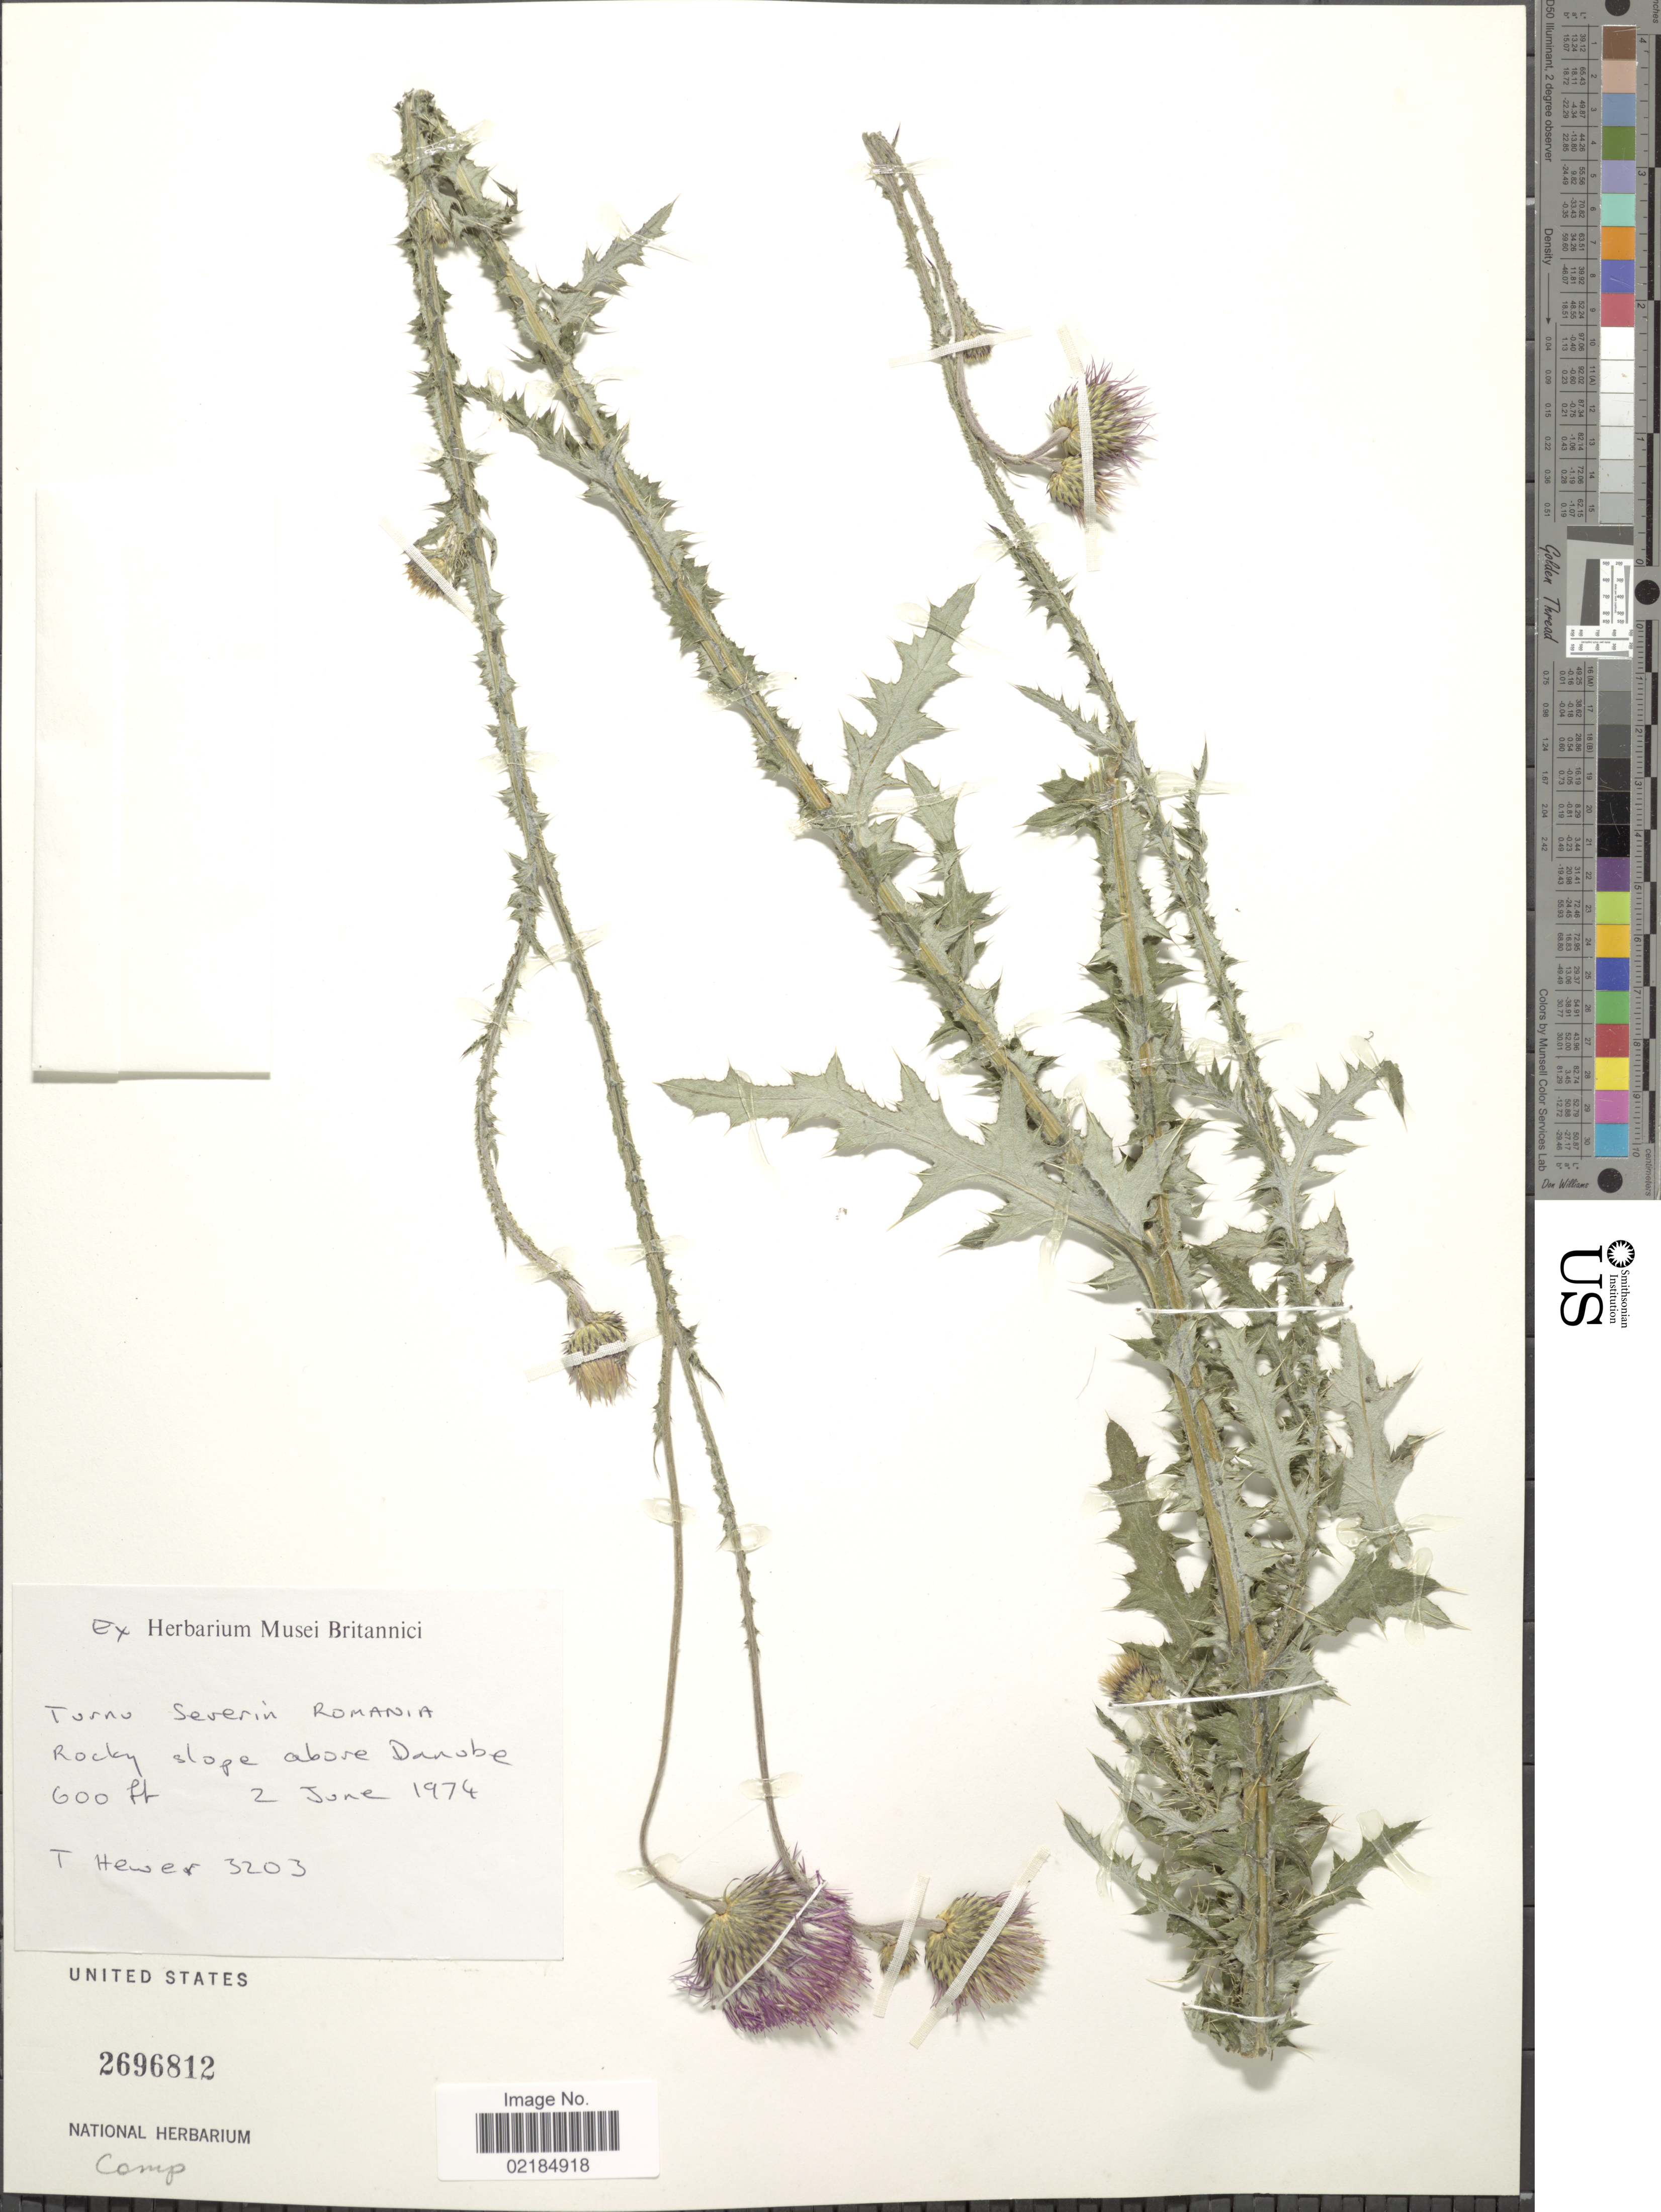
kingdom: Plantae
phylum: Tracheophyta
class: Magnoliopsida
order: Asterales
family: Asteraceae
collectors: T. Hewer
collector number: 3203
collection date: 1974-06-02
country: Romania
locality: Rocky slope above Danube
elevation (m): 183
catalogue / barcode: US 2696812